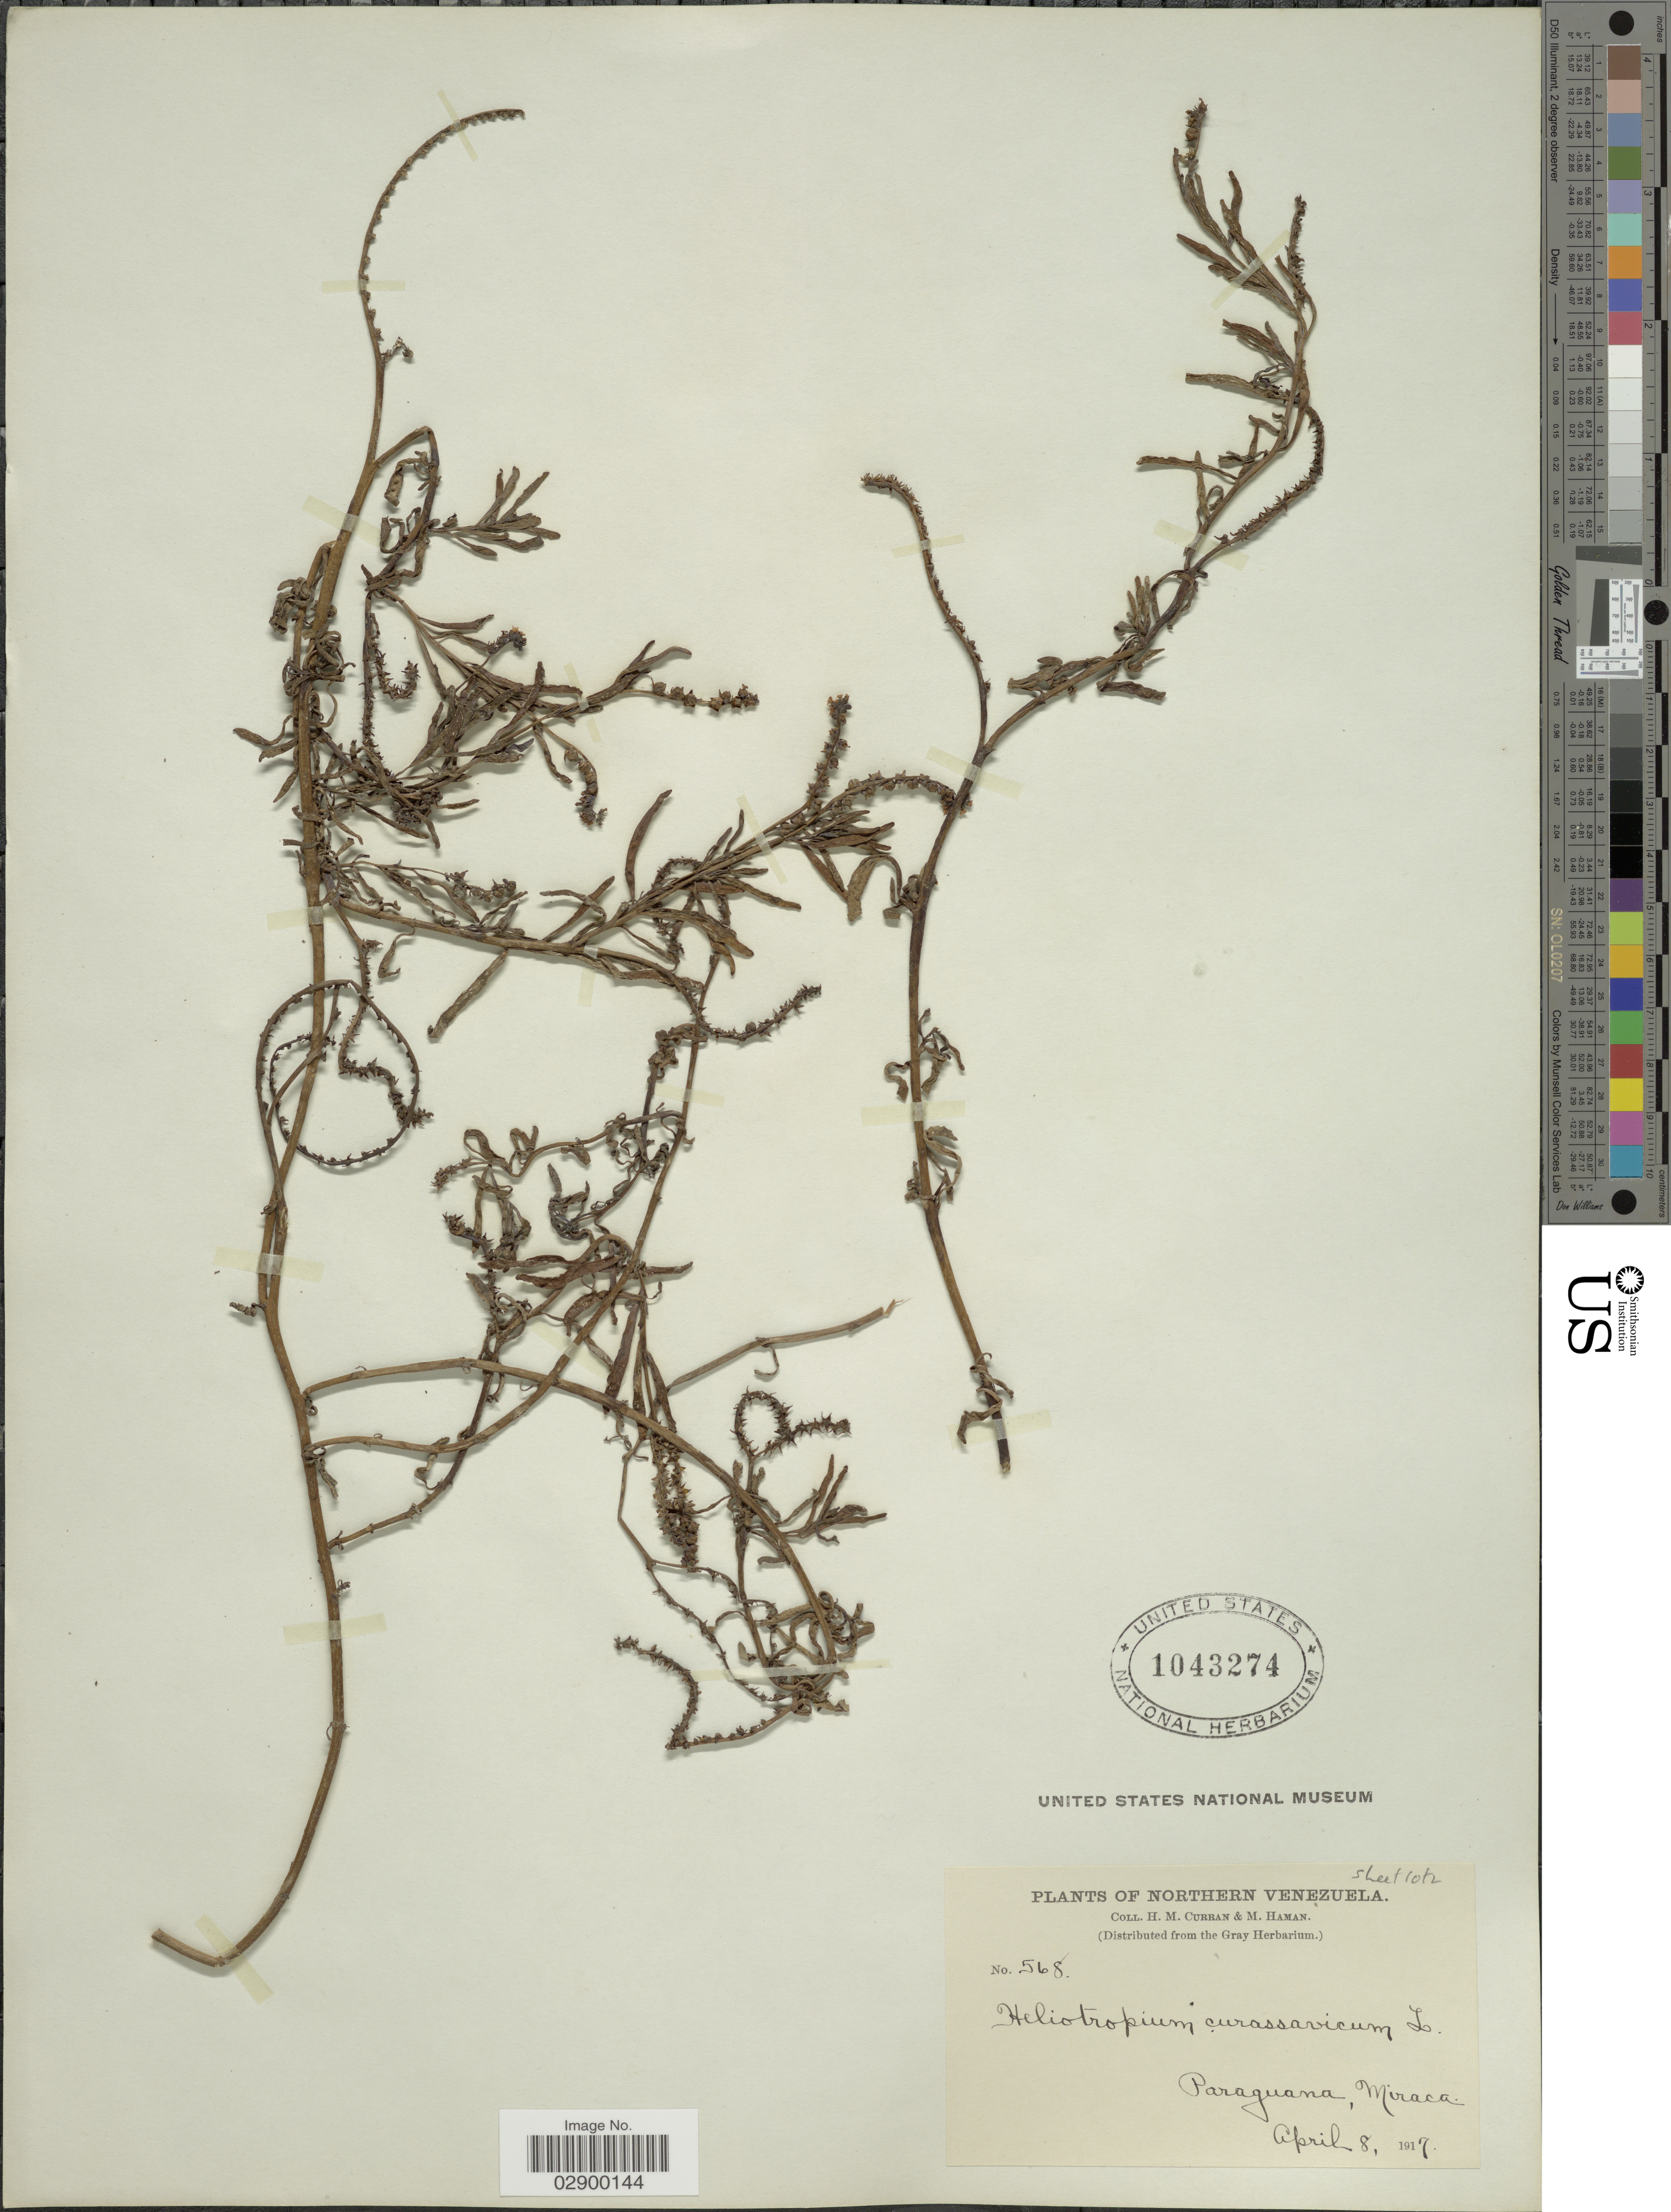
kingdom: Plantae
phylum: Tracheophyta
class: Magnoliopsida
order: Boraginales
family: Heliotropiaceae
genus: Heliotropium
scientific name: Heliotropium curassavicum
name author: L.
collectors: H. M. Curran & M. Haman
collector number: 568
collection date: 1917-04-08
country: Venezuela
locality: Northern Venezuela, Paraguana, Miraca.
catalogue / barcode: US 1043274